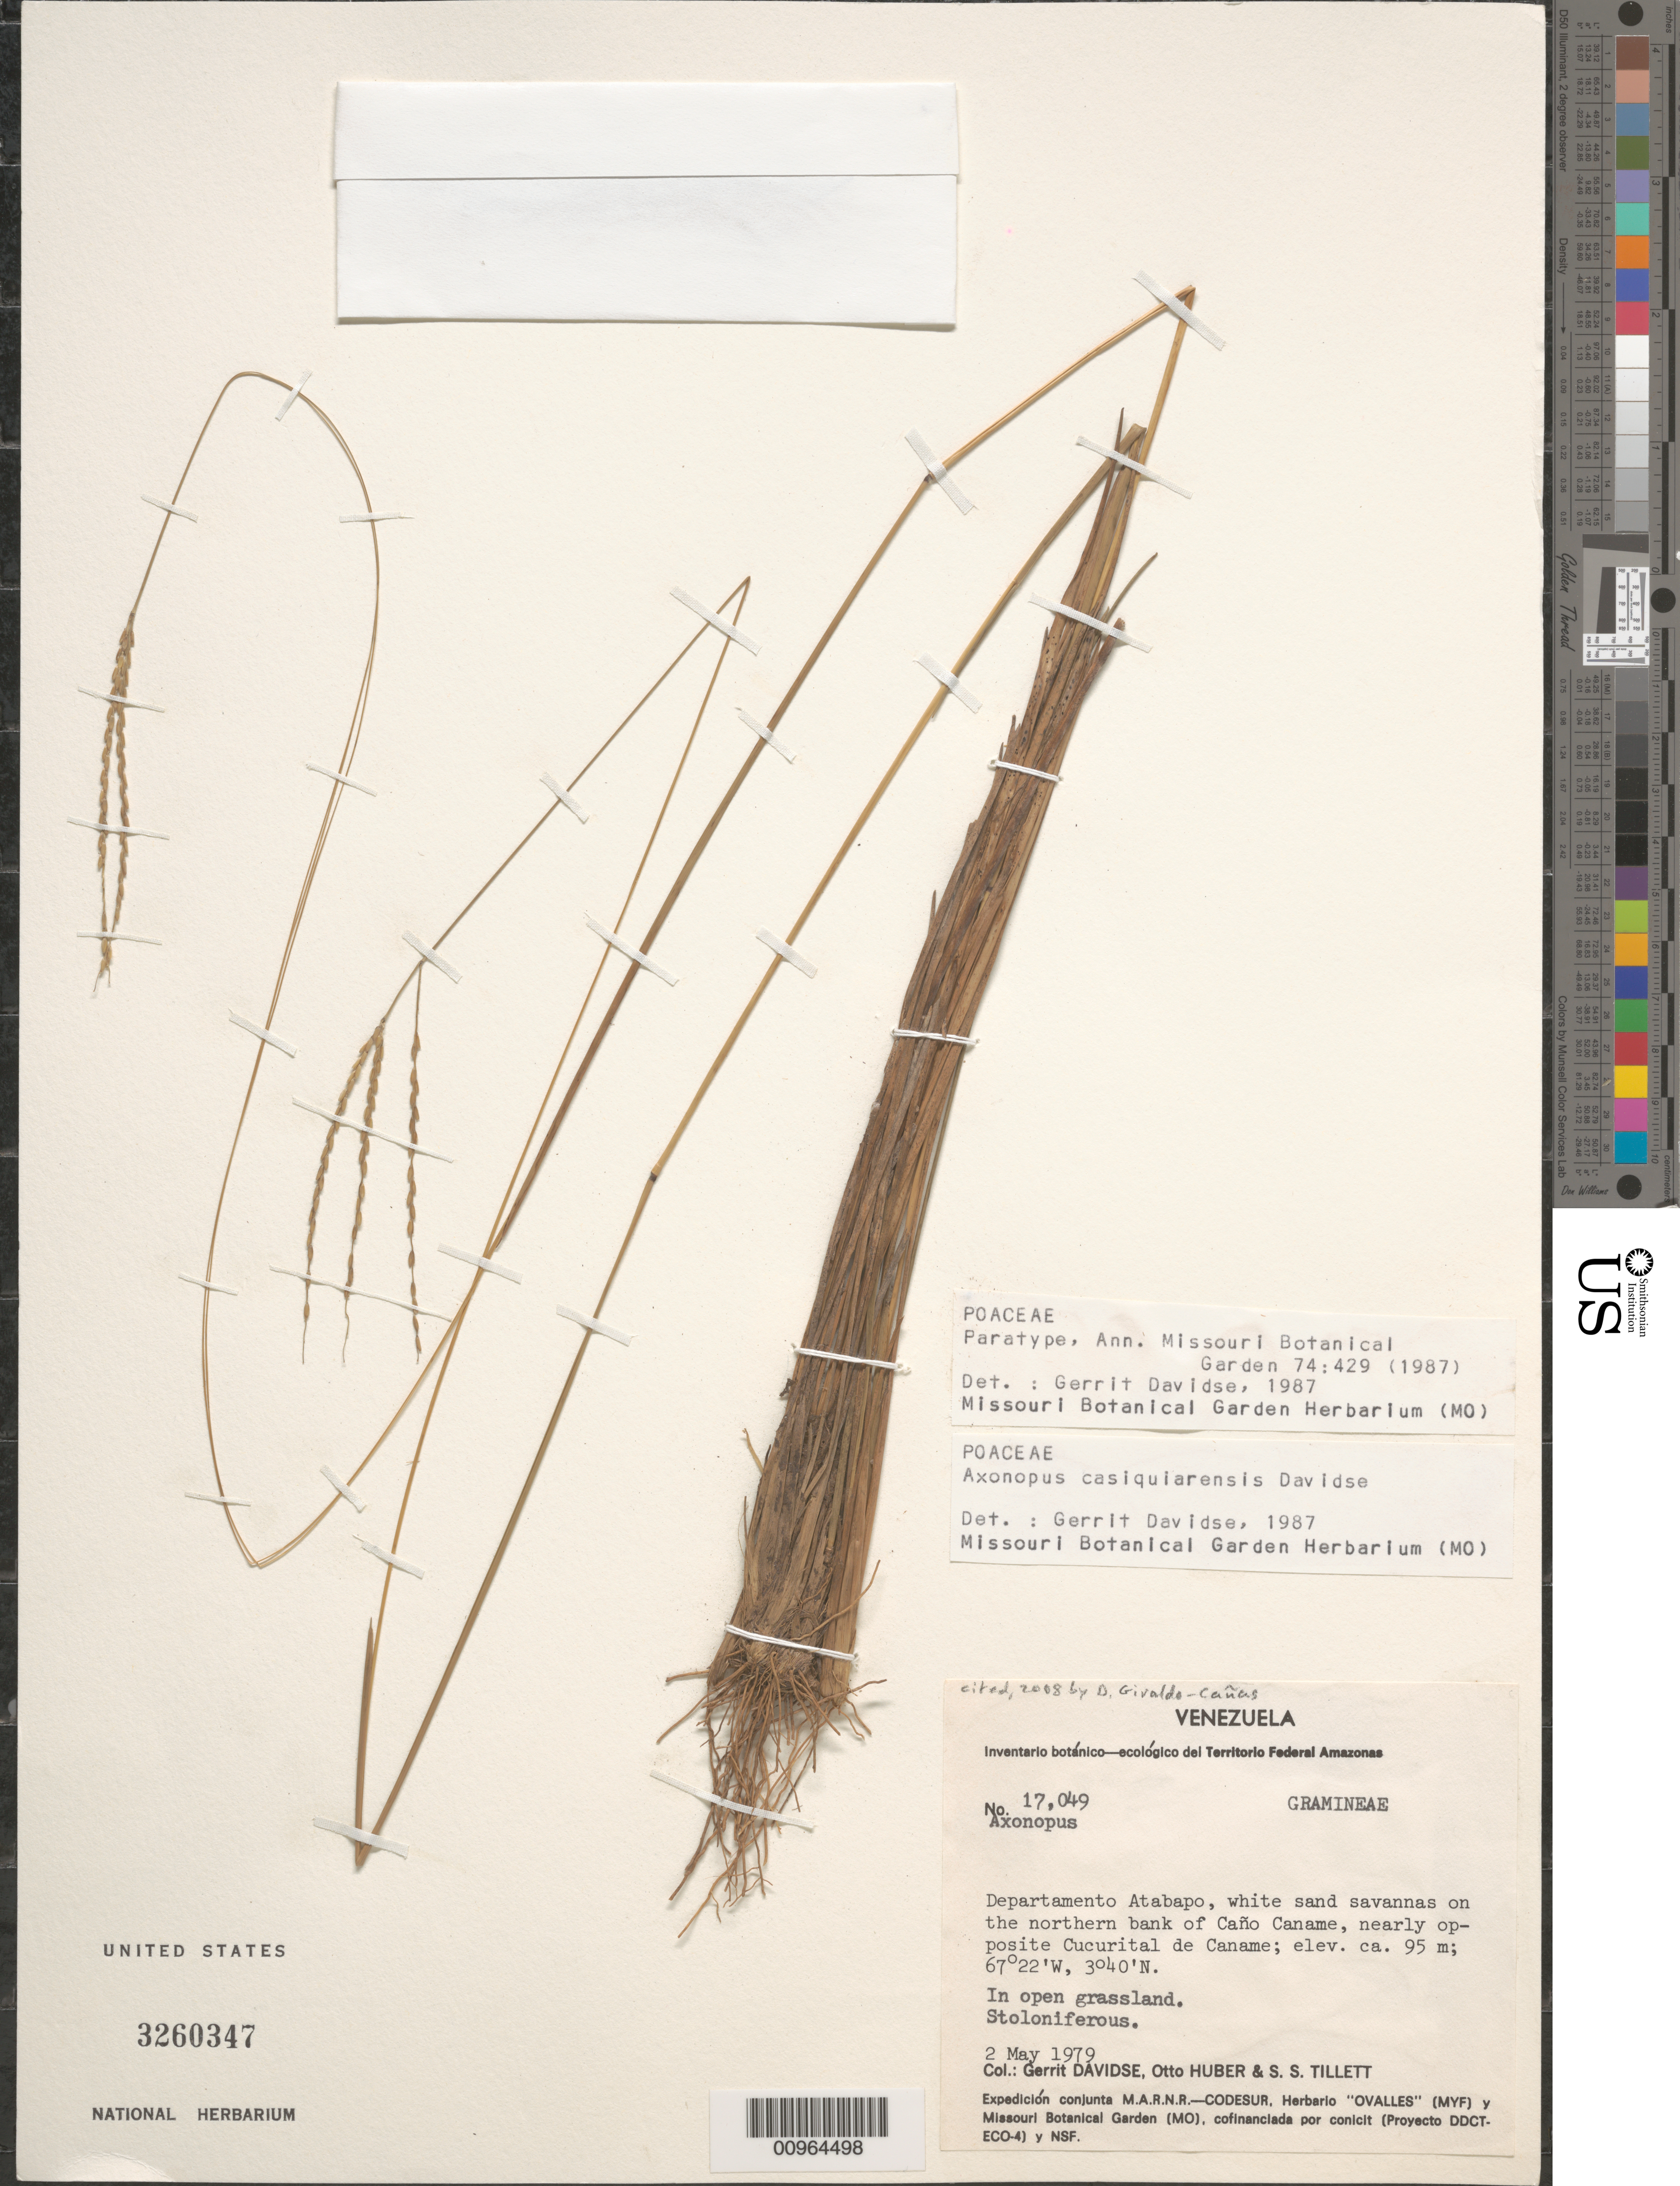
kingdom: Plantae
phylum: Tracheophyta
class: Liliopsida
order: Poales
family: Poaceae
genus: Axonopus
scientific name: Axonopus casiquiarensis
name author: Davidse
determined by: Davidse, Gerrit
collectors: G. Davidse, O. Huber & S. S. Tillett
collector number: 17049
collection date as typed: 2-May-79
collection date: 1979-05-02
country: Venezuela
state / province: Amazonas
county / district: Atabapo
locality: Caño Caname, opposite Cucurital de Caname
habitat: Open grassland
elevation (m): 95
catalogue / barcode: US 3260347